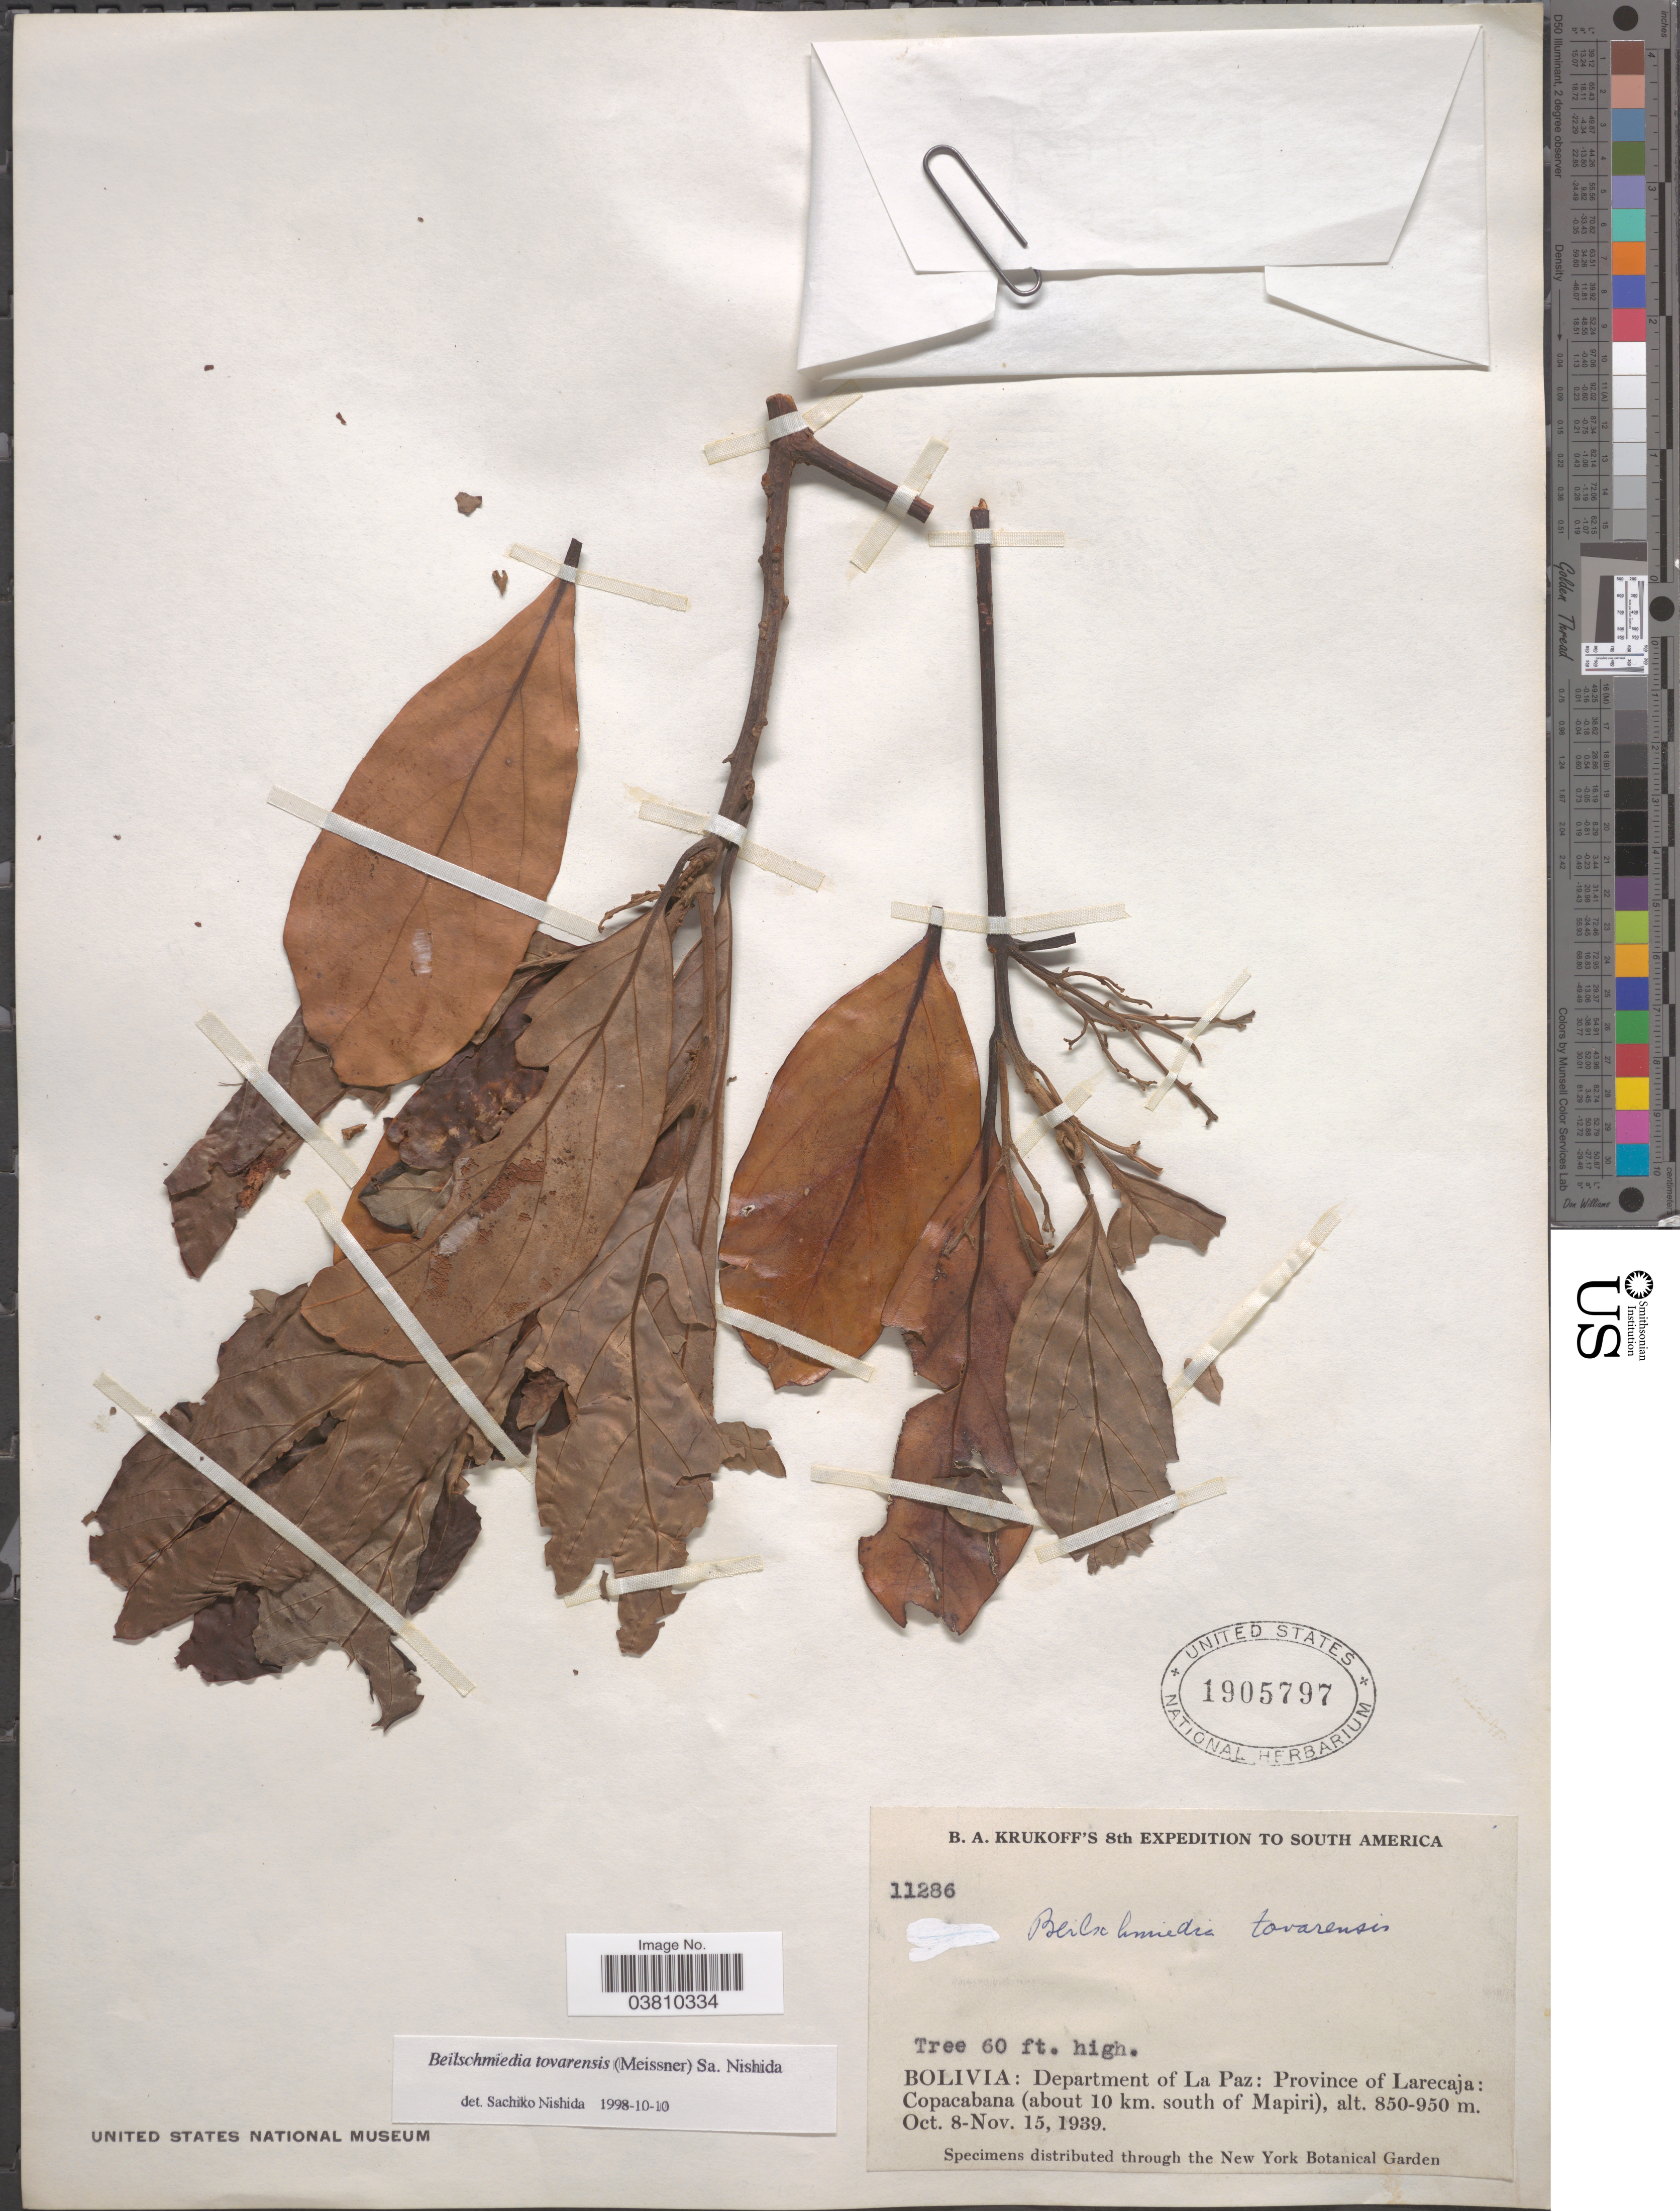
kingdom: Plantae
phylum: Tracheophyta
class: Magnoliopsida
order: Laurales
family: Lauraceae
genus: Beilschmiedia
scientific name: Beilschmiedia tovarensis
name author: (Meisn.) Sa. Nishida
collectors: B. A. Krukoff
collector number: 11286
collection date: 1939-10-08/1939-11-15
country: Bolivia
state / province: La Paz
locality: Department of La Paz: Province of Larecaja: Copacabana (about 10 km. south of Mapiri).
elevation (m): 850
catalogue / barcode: US 1905797